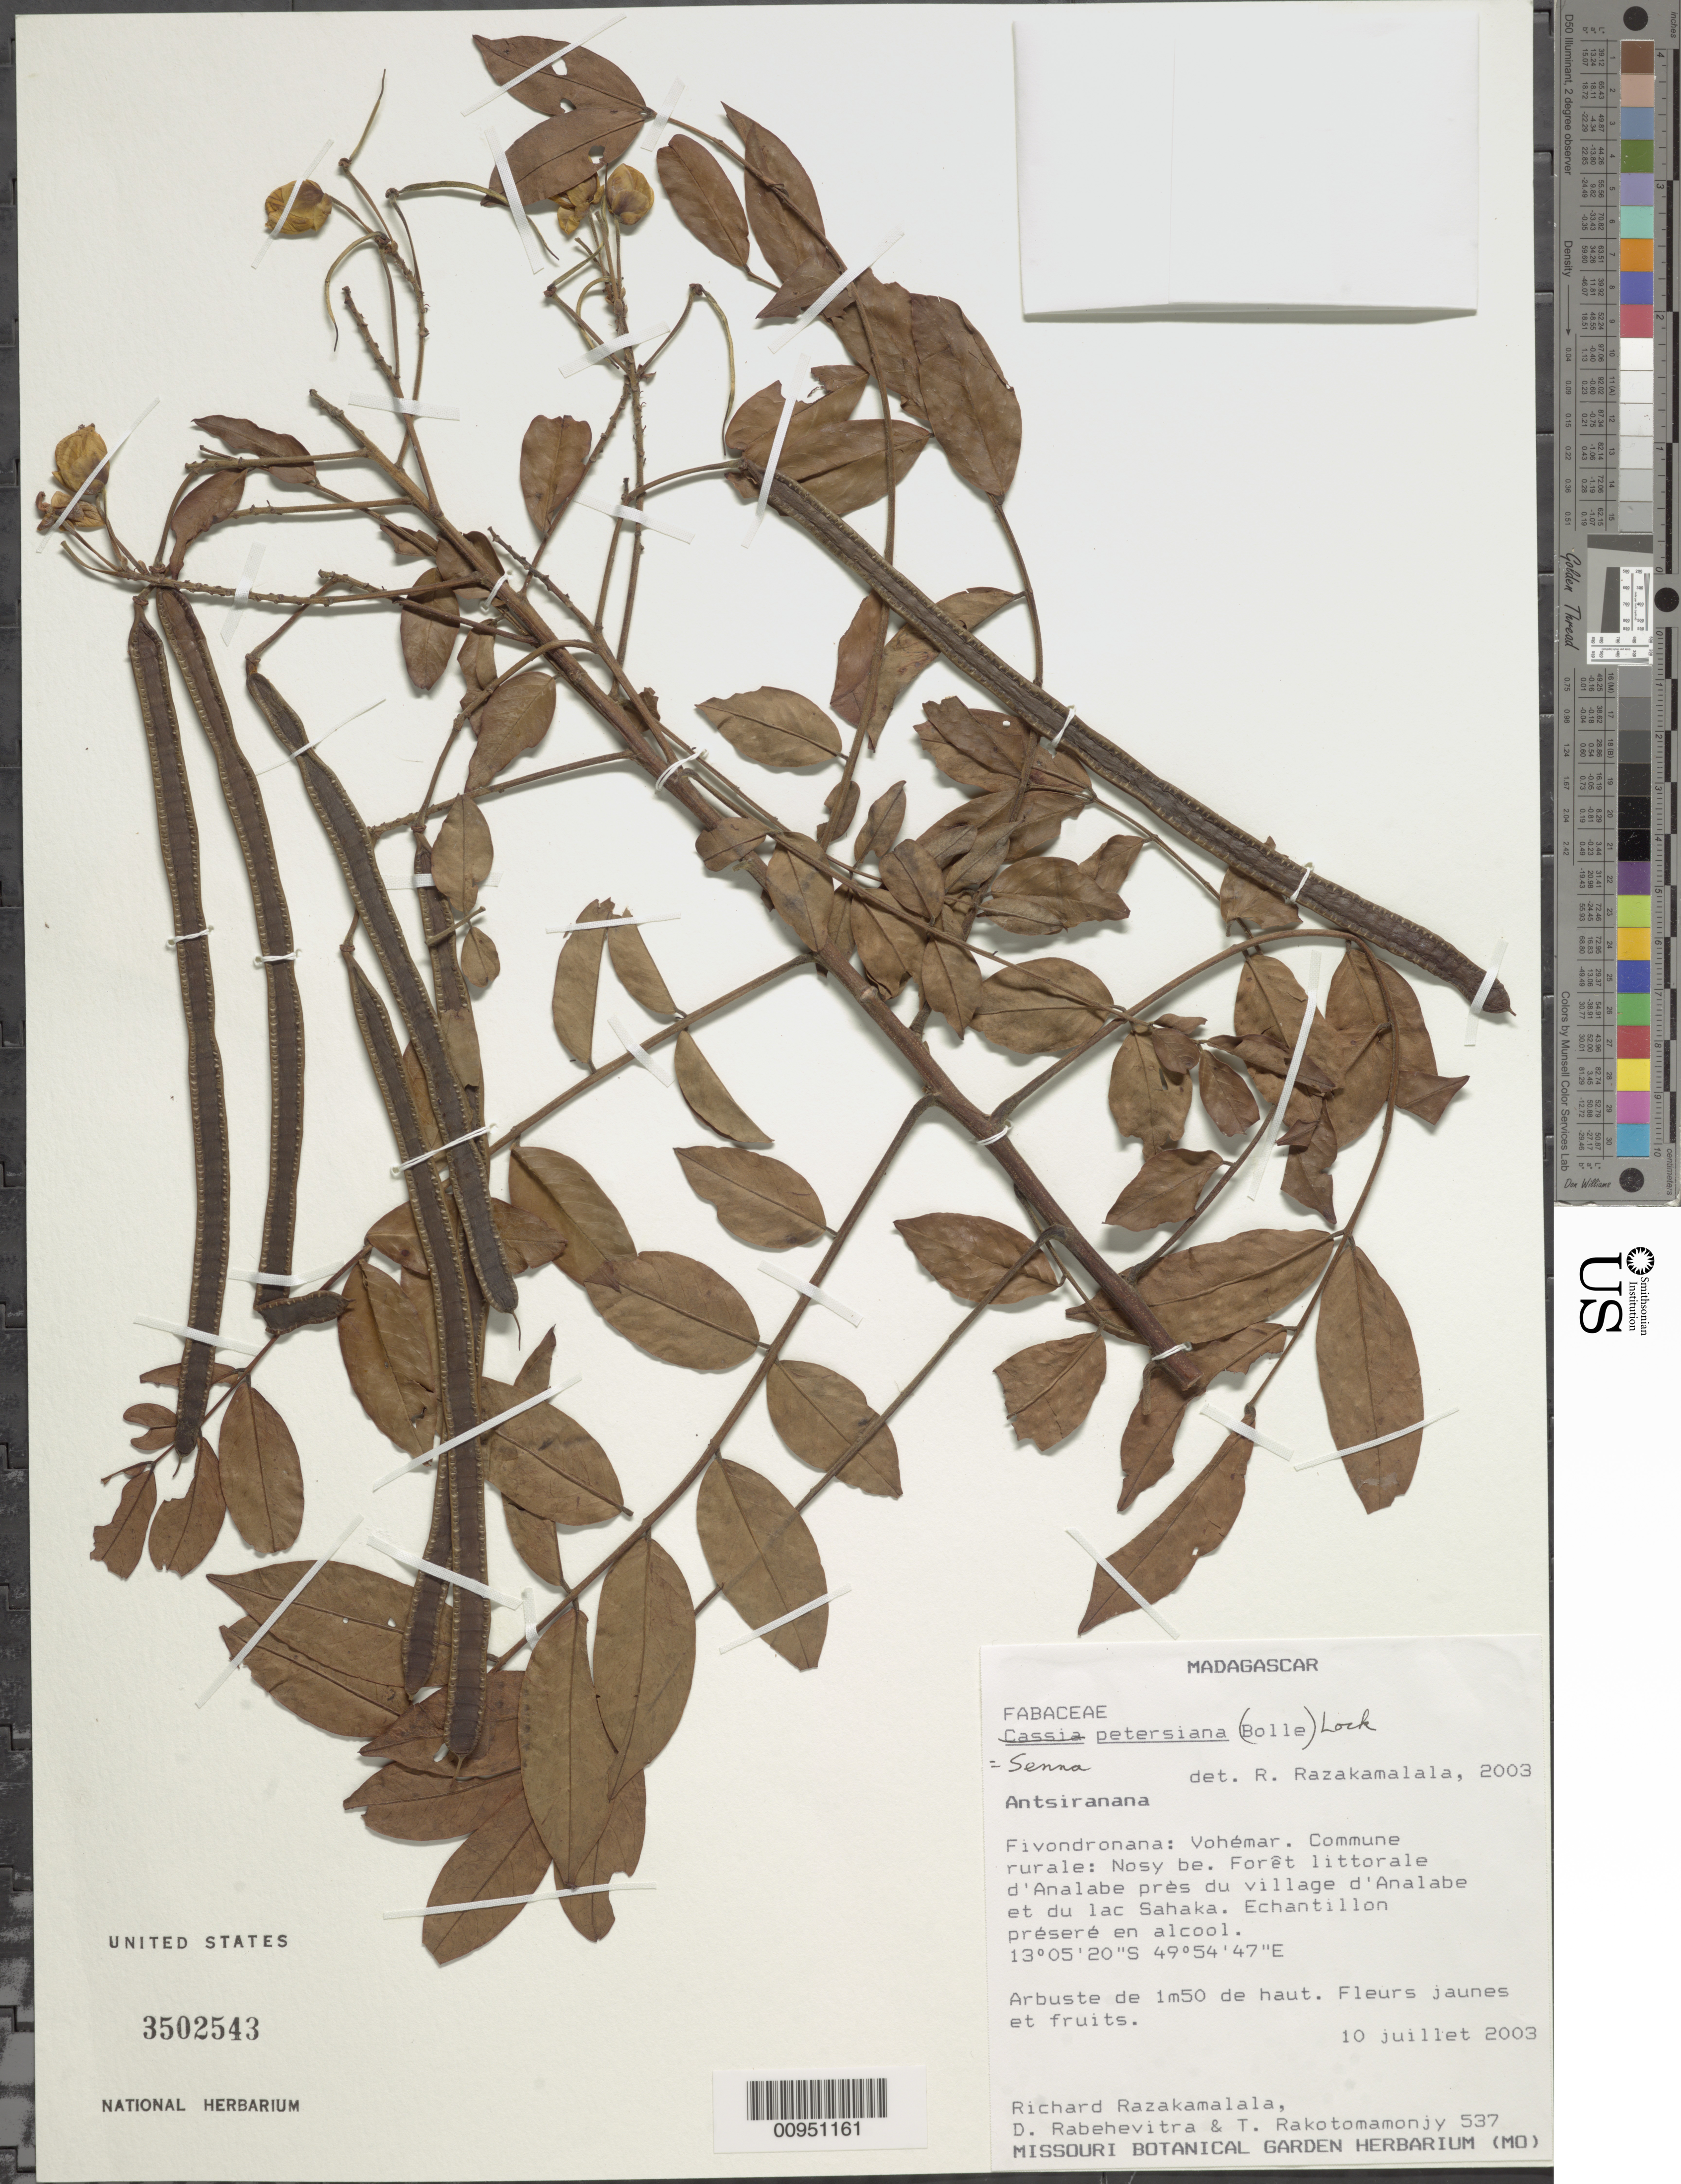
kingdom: Plantae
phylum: Tracheophyta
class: Magnoliopsida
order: Fabales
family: Fabaceae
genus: Senna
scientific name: Senna petersiana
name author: (Bolle) Lock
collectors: R. Razakamalala, D. Rabehevitra & T. Rakotomamonjy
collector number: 537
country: Madagascar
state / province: Sava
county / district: Vohémar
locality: Fivondronana, Vohemar, Nosy be. [INTERPRETTED: Nosibe]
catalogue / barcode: US 3502543